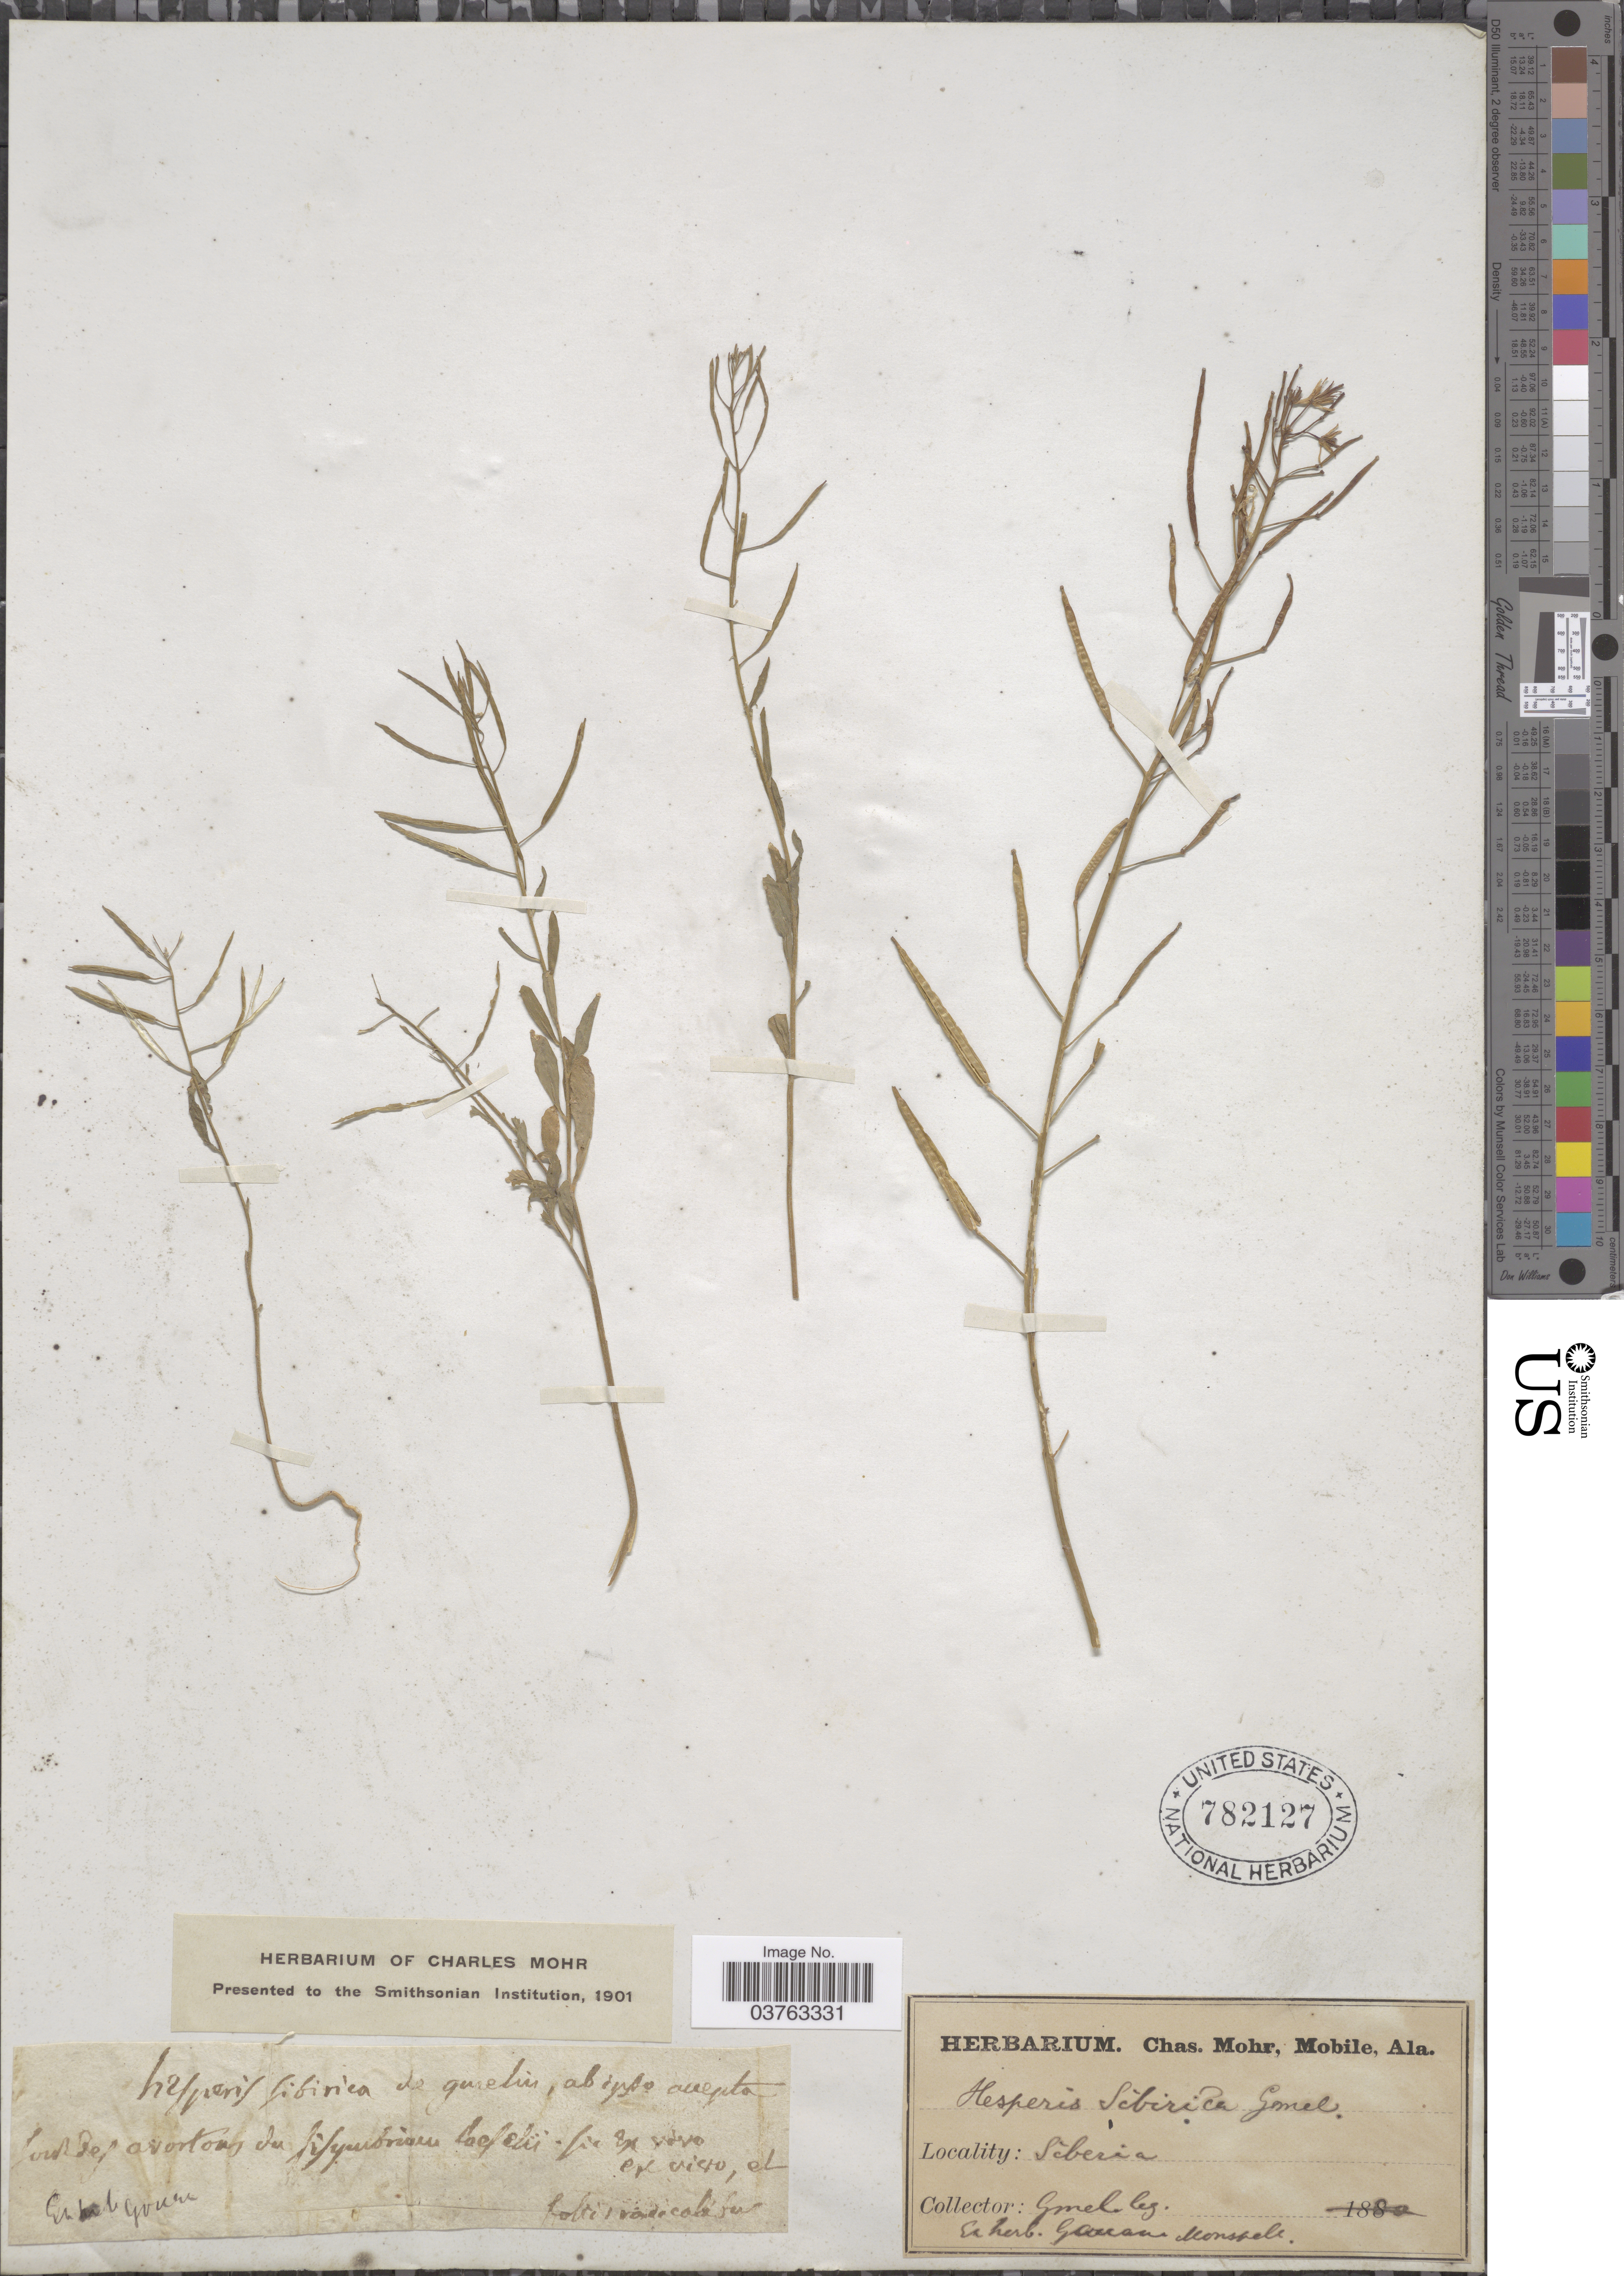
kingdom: Plantae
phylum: Tracheophyta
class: Magnoliopsida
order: Brassicales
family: Brassicaceae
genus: Hesperis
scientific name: Hesperis sibirica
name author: L.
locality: [illegible text]. Siberia.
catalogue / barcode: US 782127